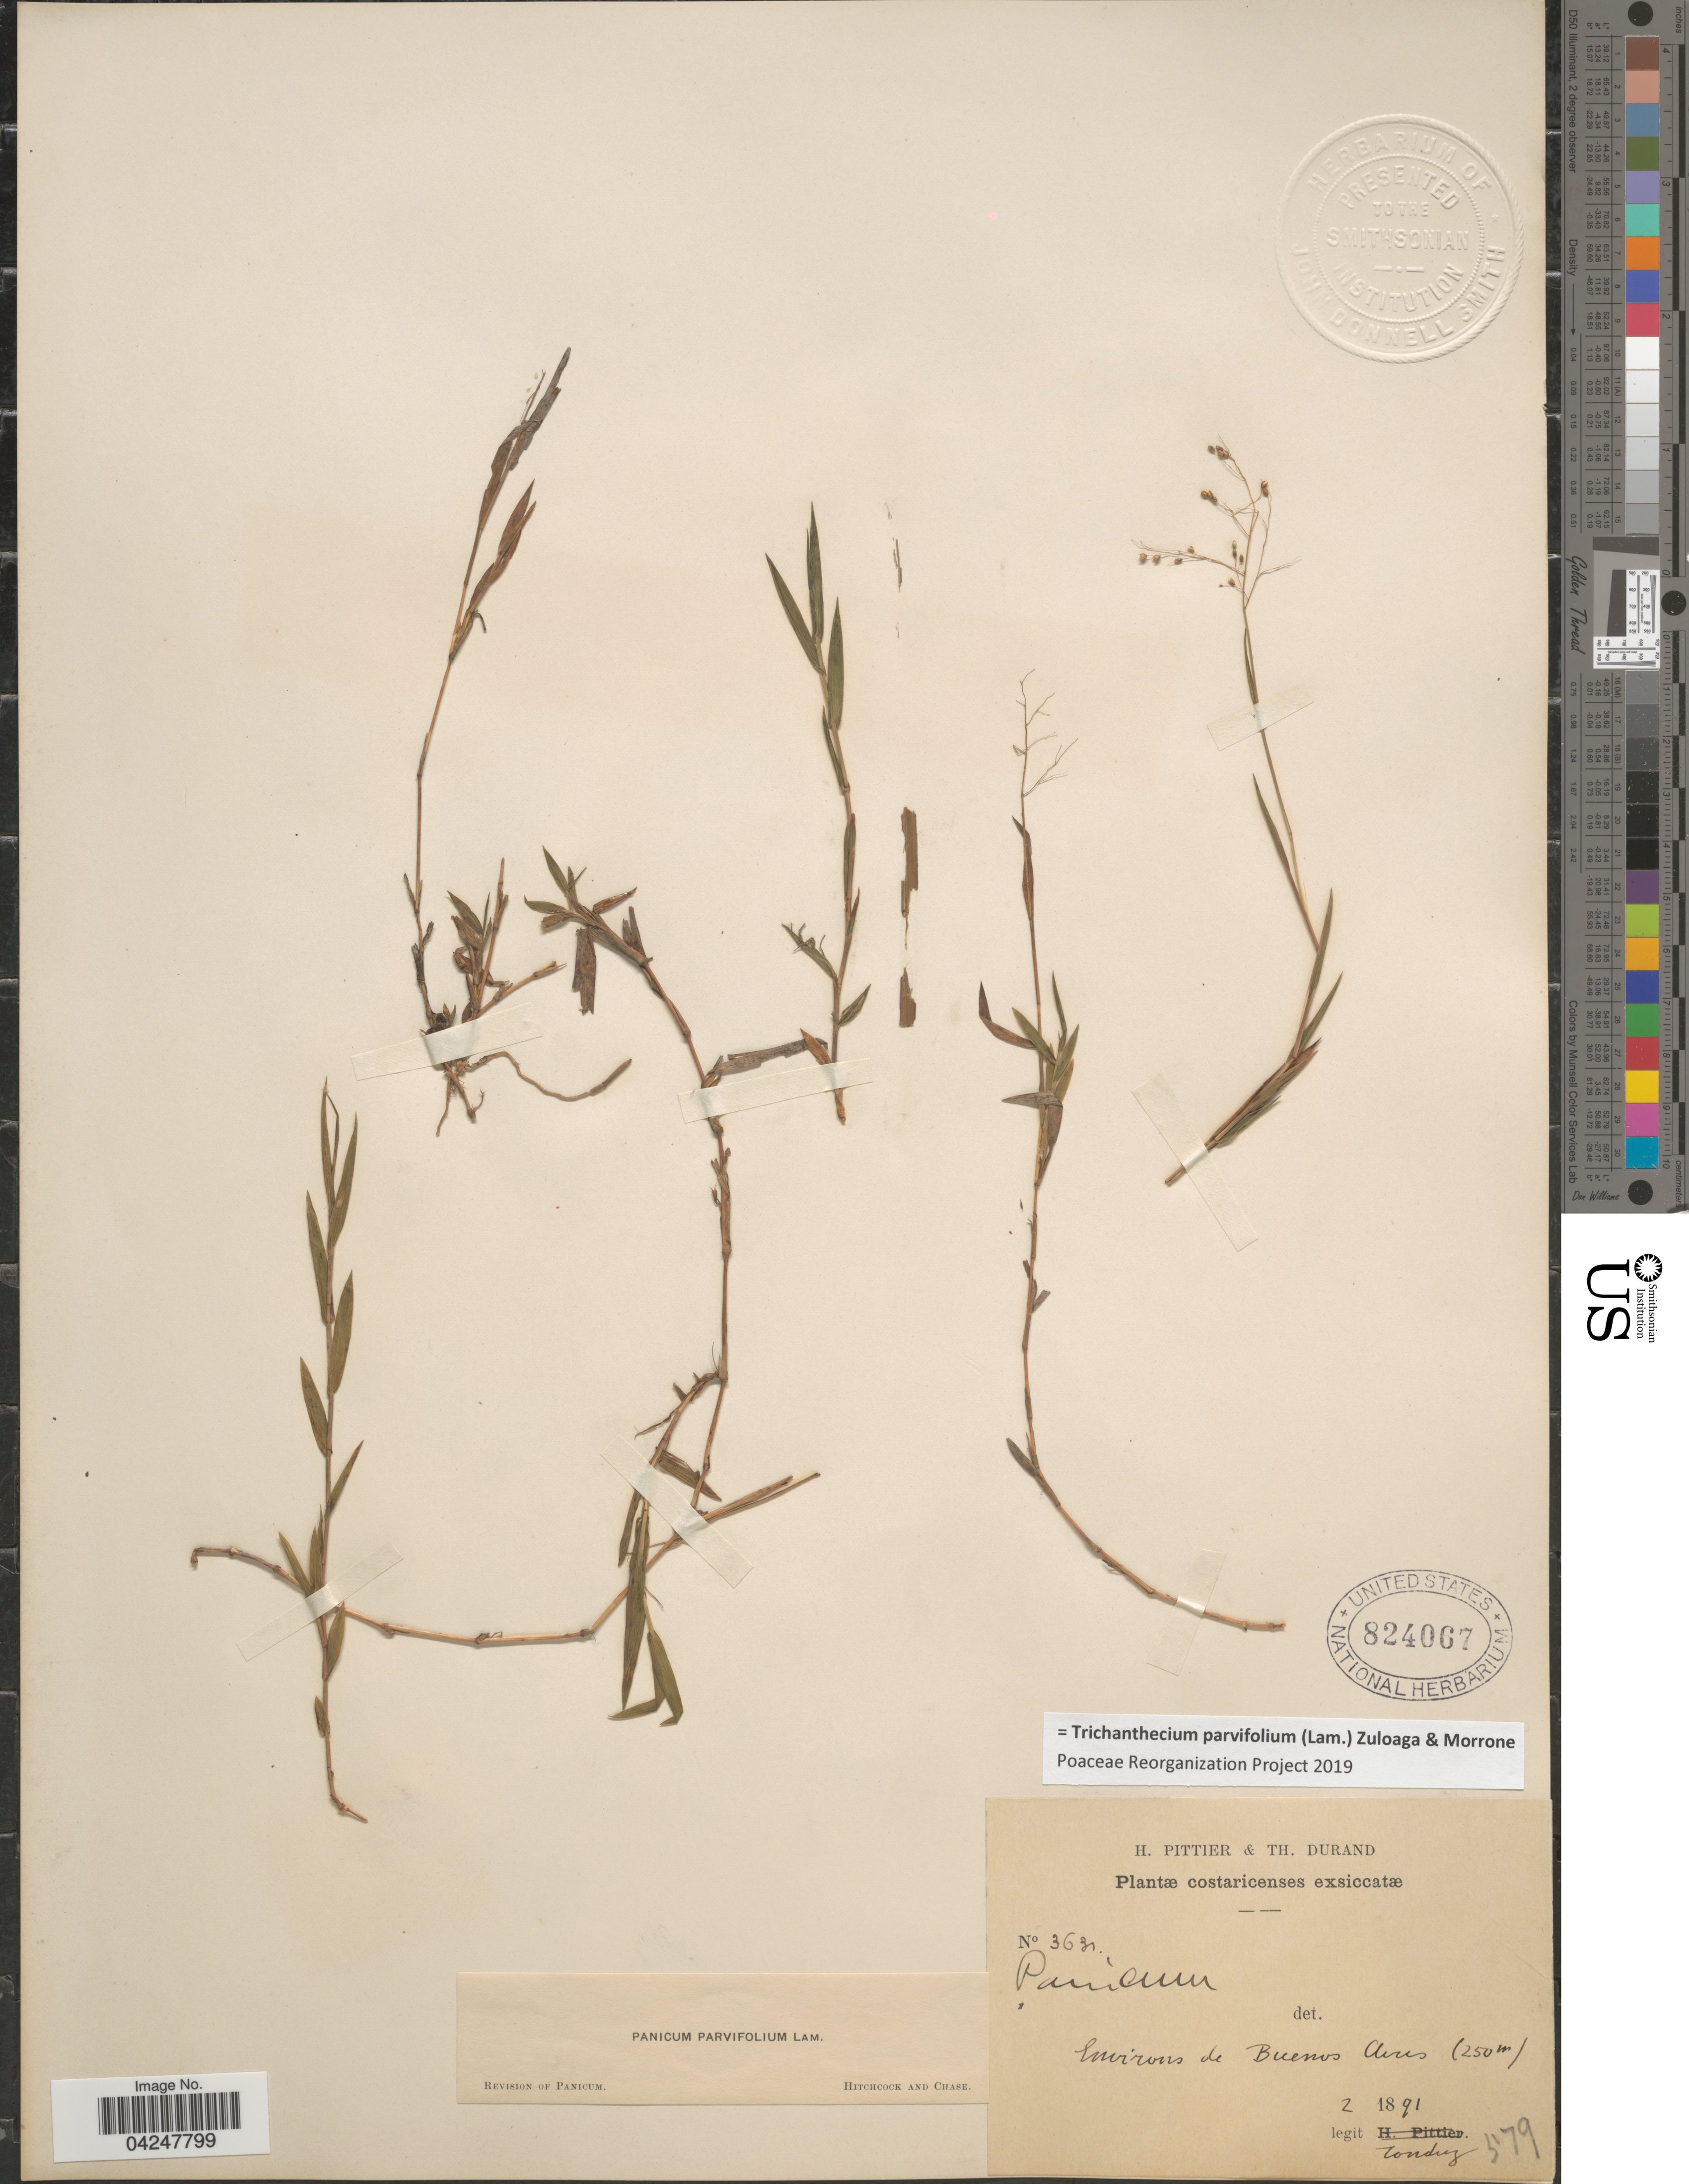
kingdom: Plantae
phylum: Tracheophyta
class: Liliopsida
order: Poales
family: Poaceae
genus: Trichanthecium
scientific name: Trichanthecium parvifolium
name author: (Lam.) Zuloaga & Morrone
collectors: Tonduz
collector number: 3631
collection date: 1891-02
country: Costa Rica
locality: Environs de Buenos Aires.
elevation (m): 250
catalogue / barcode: US 824067